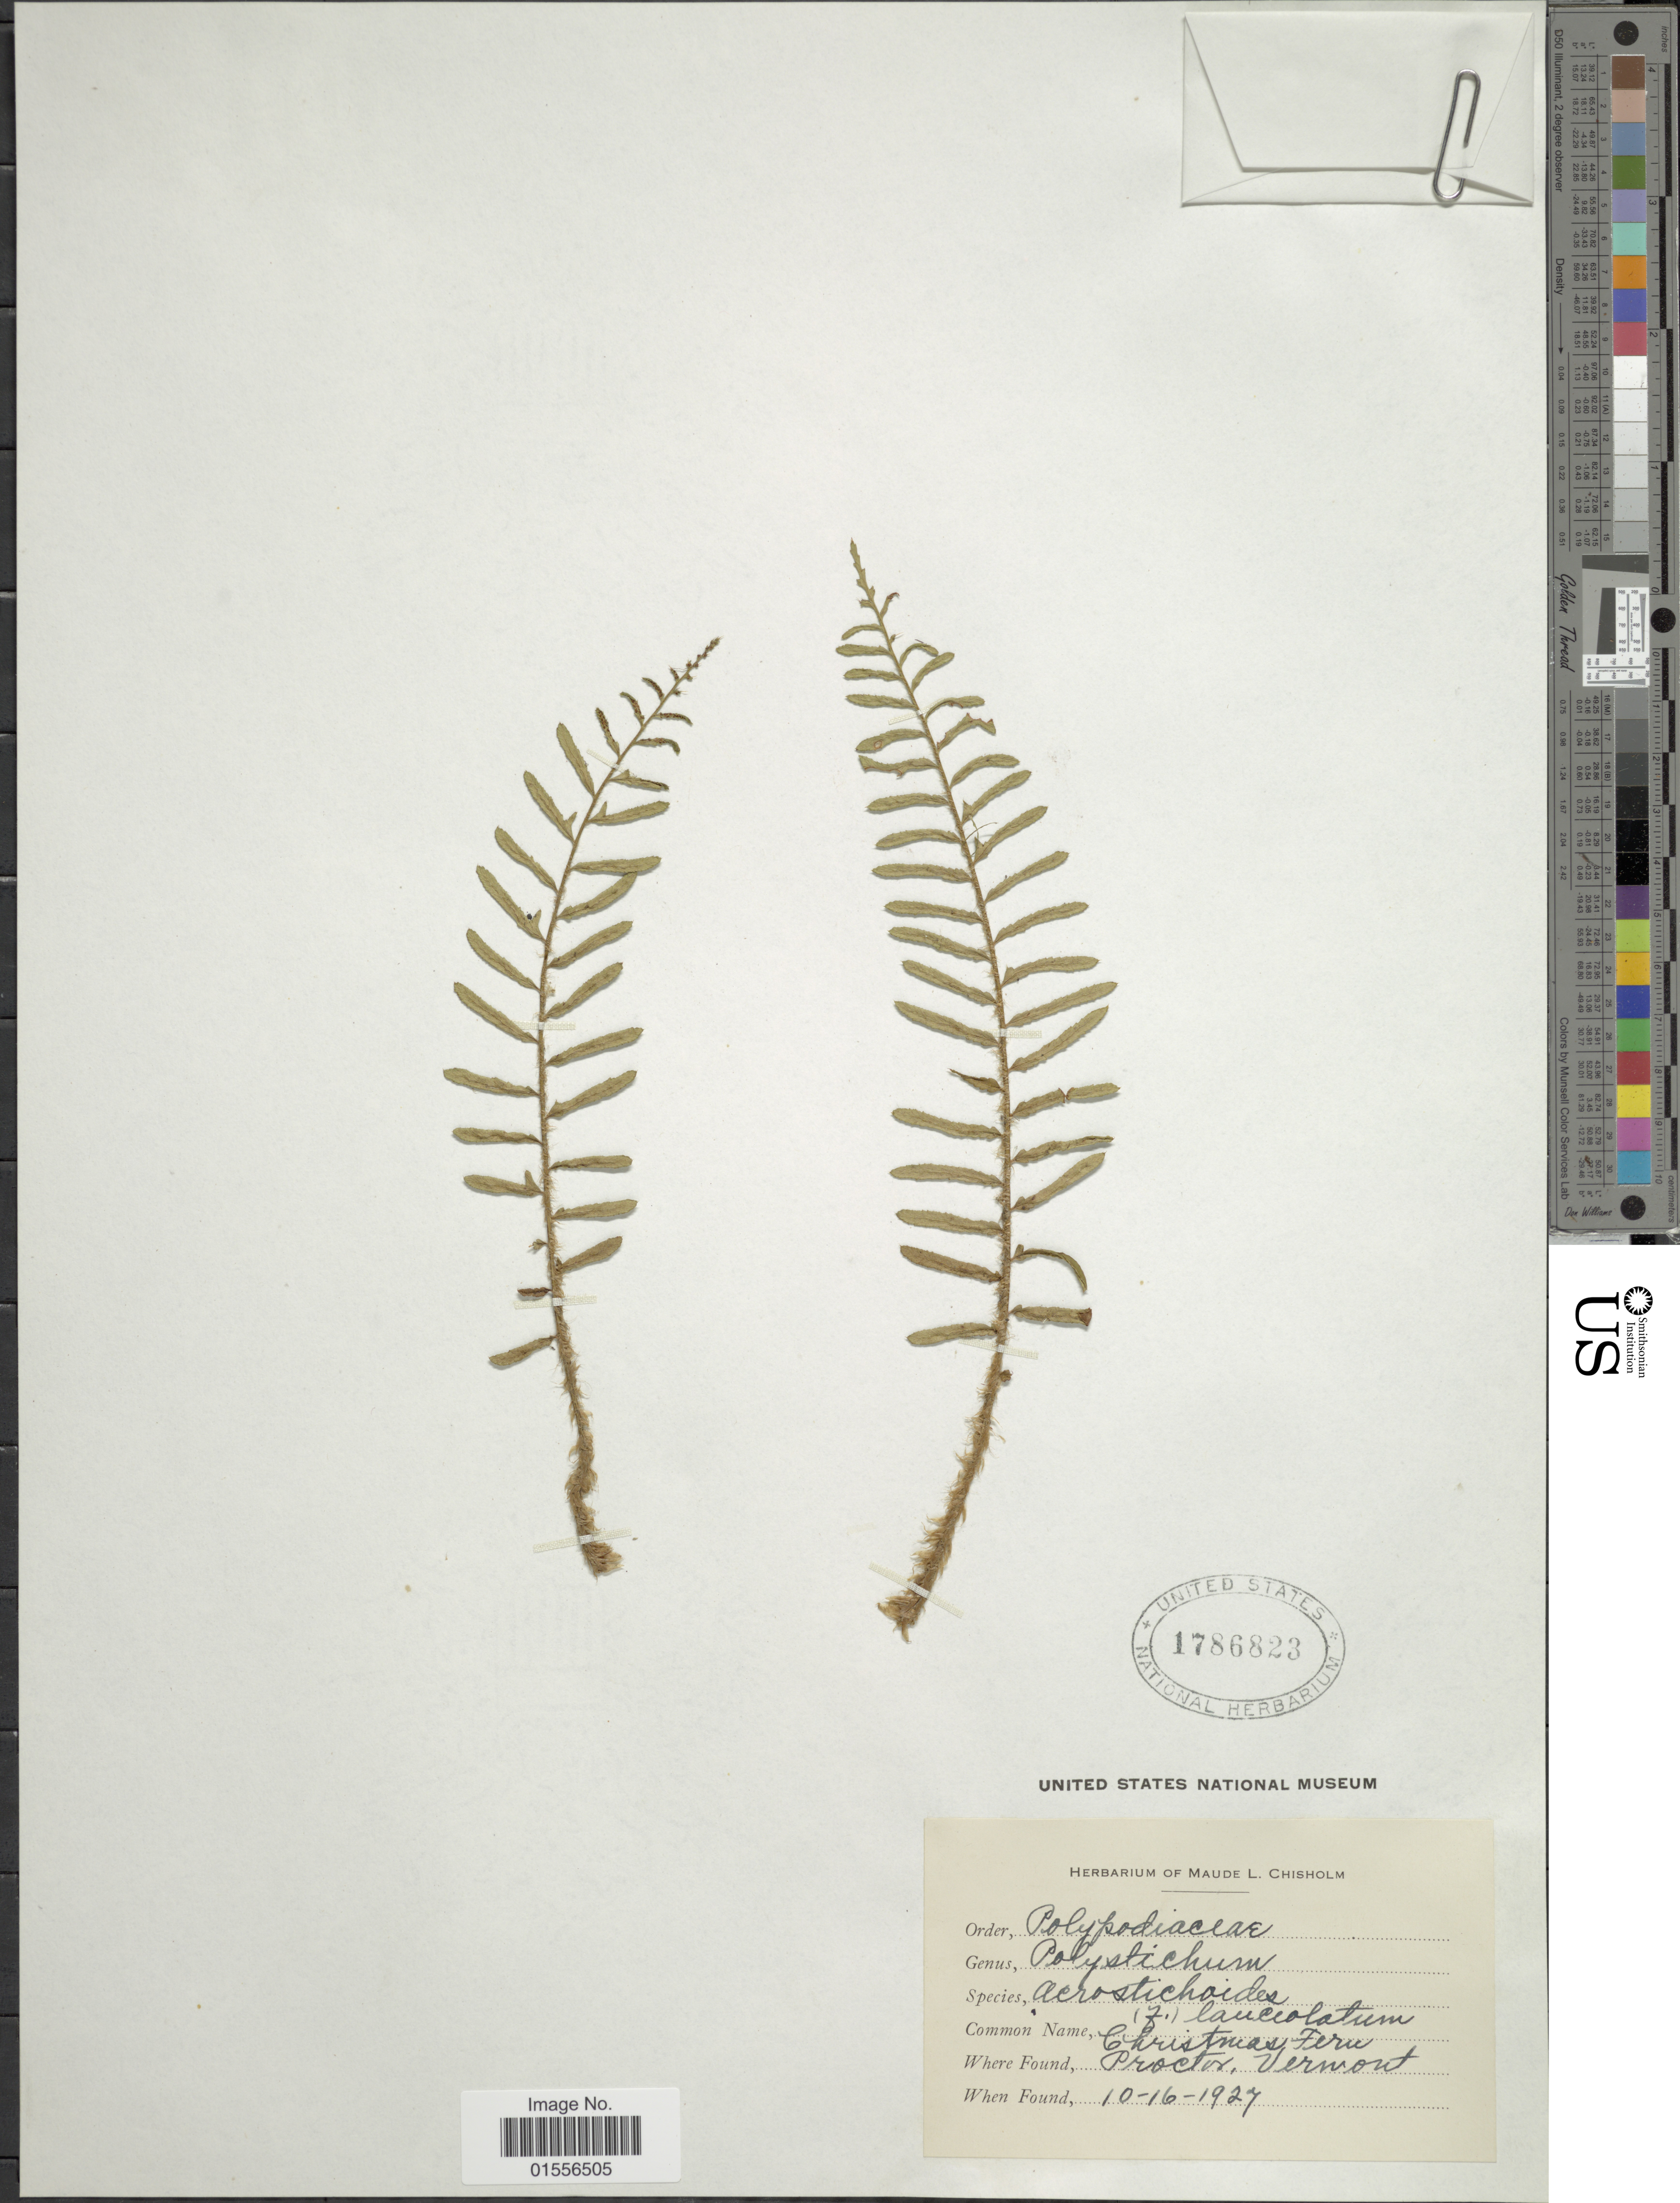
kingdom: Plantae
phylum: Tracheophyta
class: Polypodiopsida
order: Polypodiales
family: Dryopteridaceae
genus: Polystichum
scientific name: Polystichum acrostichoides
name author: (Michx.) Schott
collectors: ex herb. Maude L. Chisholm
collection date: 1927-10-16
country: United States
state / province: Vermont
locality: Proctor.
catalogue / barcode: US 1786823